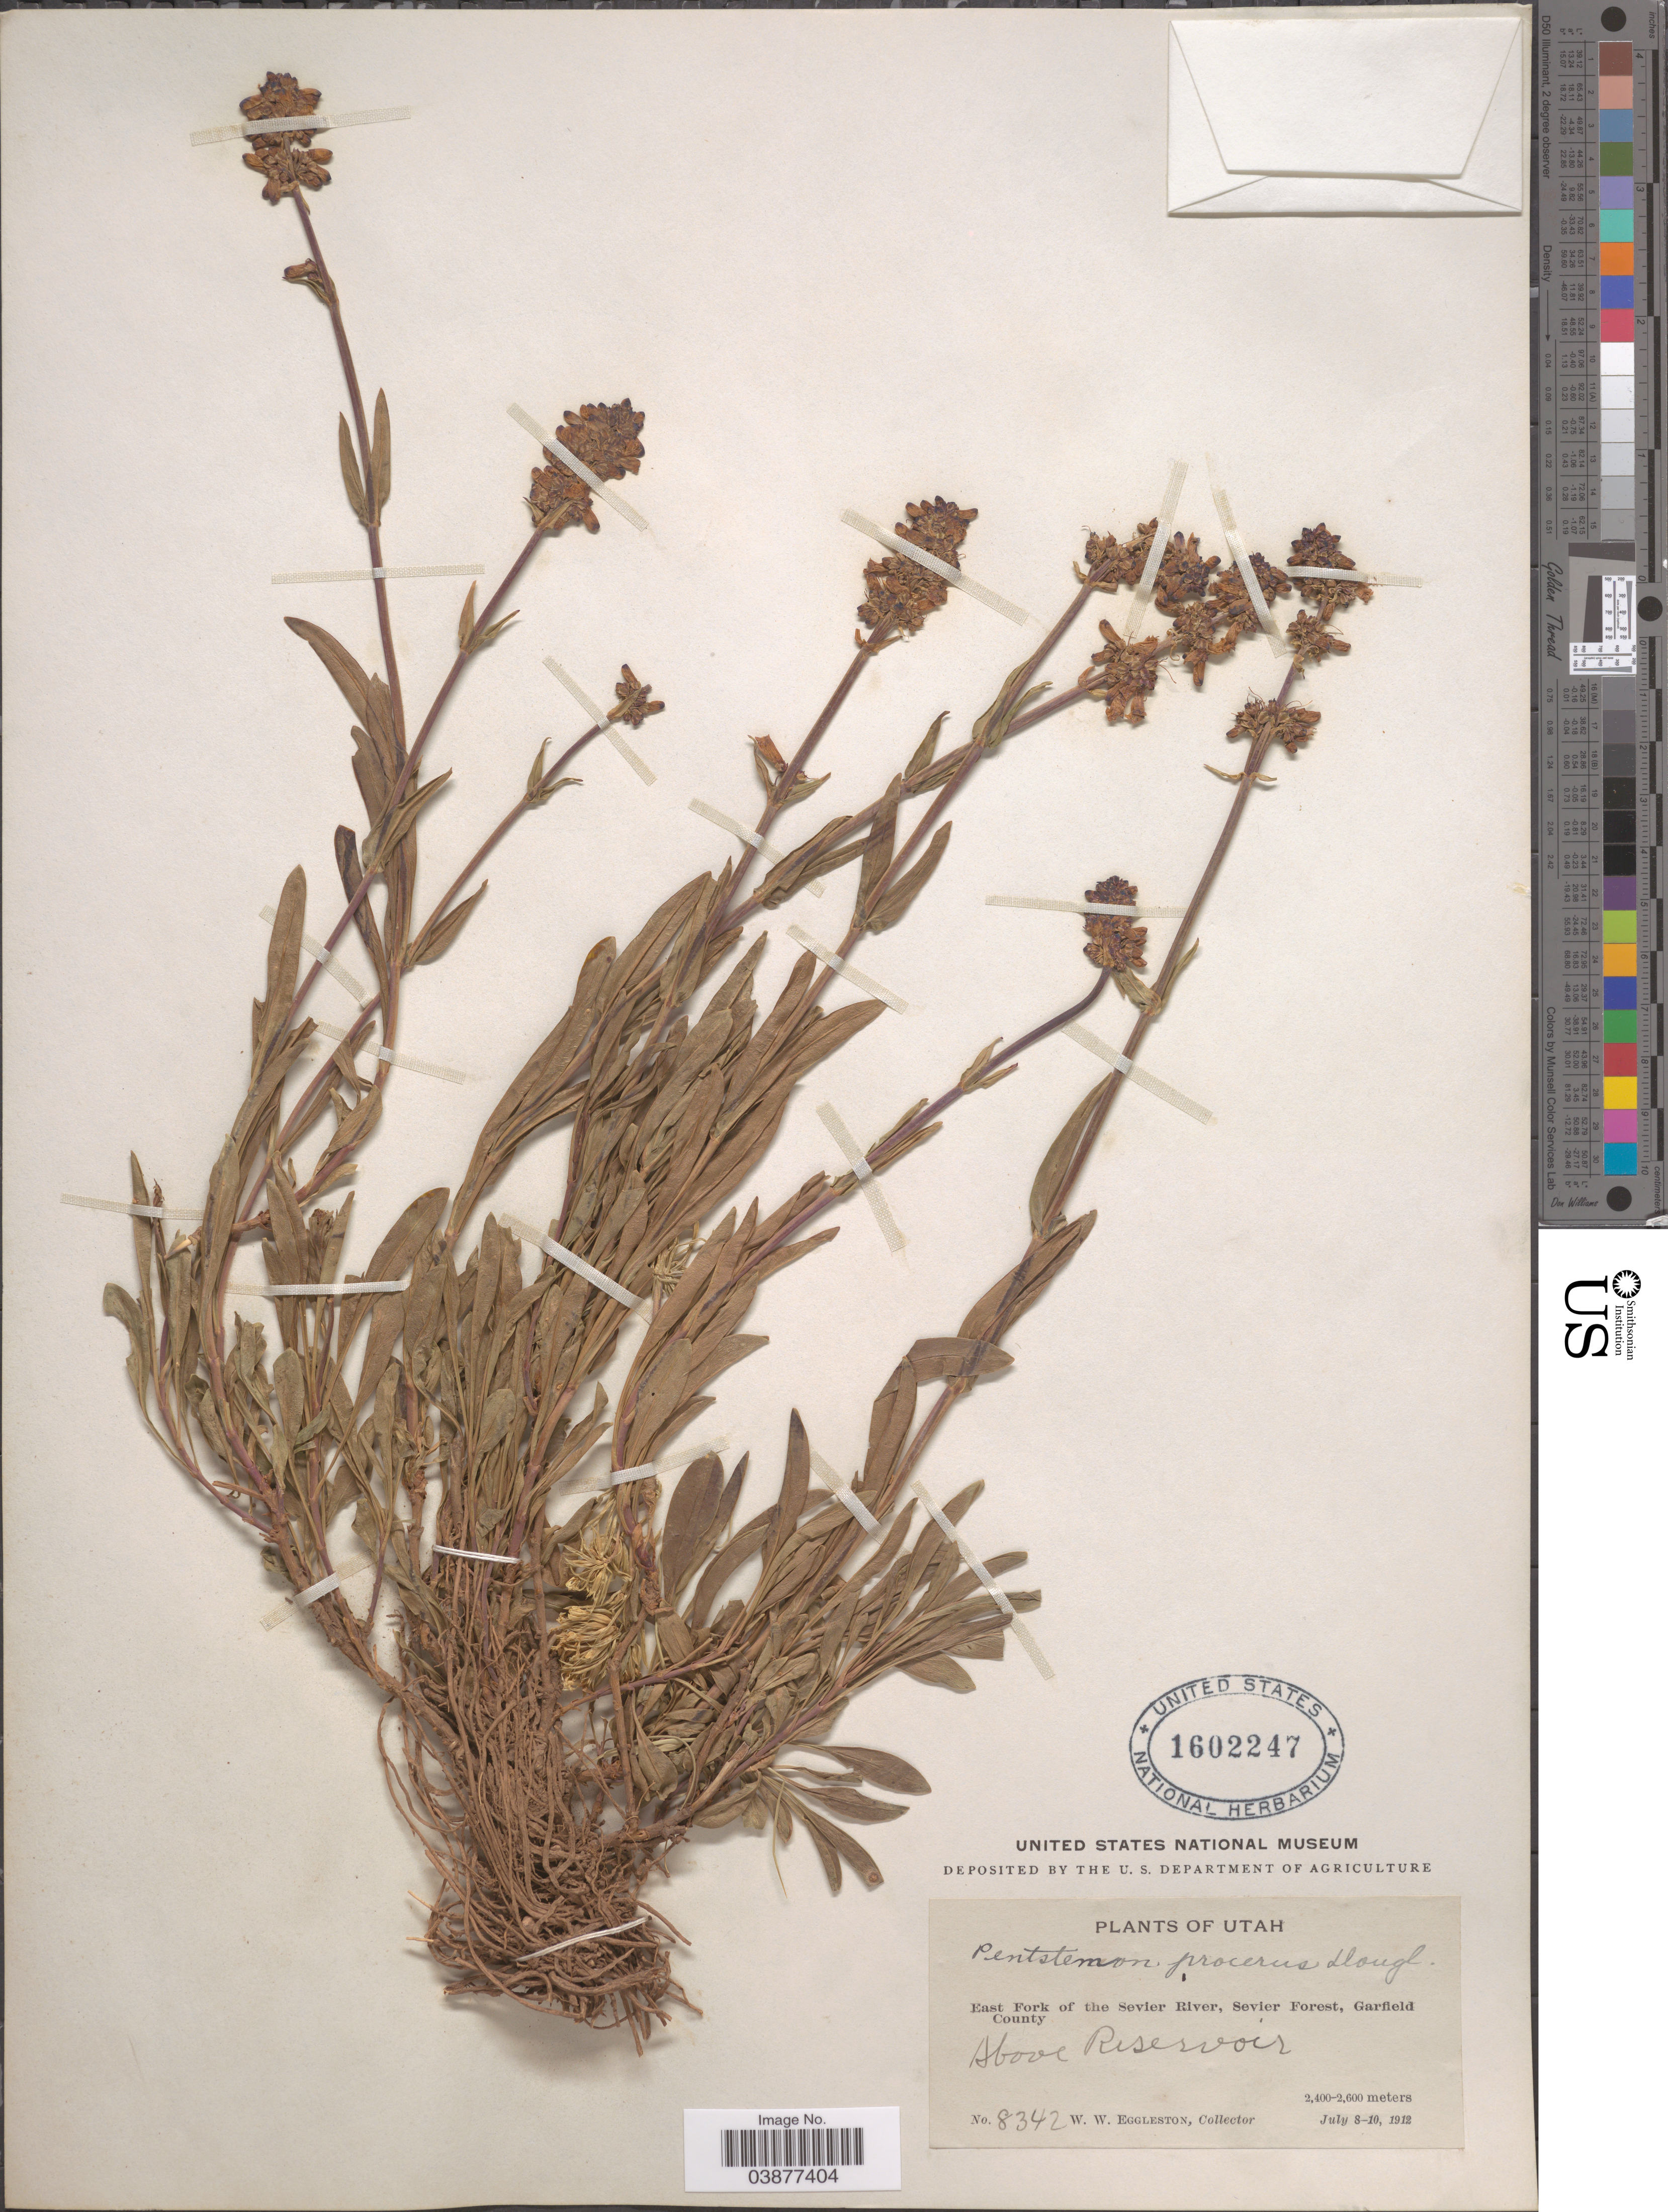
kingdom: Plantae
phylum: Tracheophyta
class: Magnoliopsida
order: Lamiales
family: Plantaginaceae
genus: Penstemon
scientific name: Penstemon procerus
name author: Douglas ex Graham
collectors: W. W. Eggleston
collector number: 8342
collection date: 1912-07-08/1912-07-10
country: United States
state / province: Utah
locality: East Fork of the Sevier River, Sevier Forest, Garfield County. Above Reservoir.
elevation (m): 2400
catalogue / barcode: US 1602247